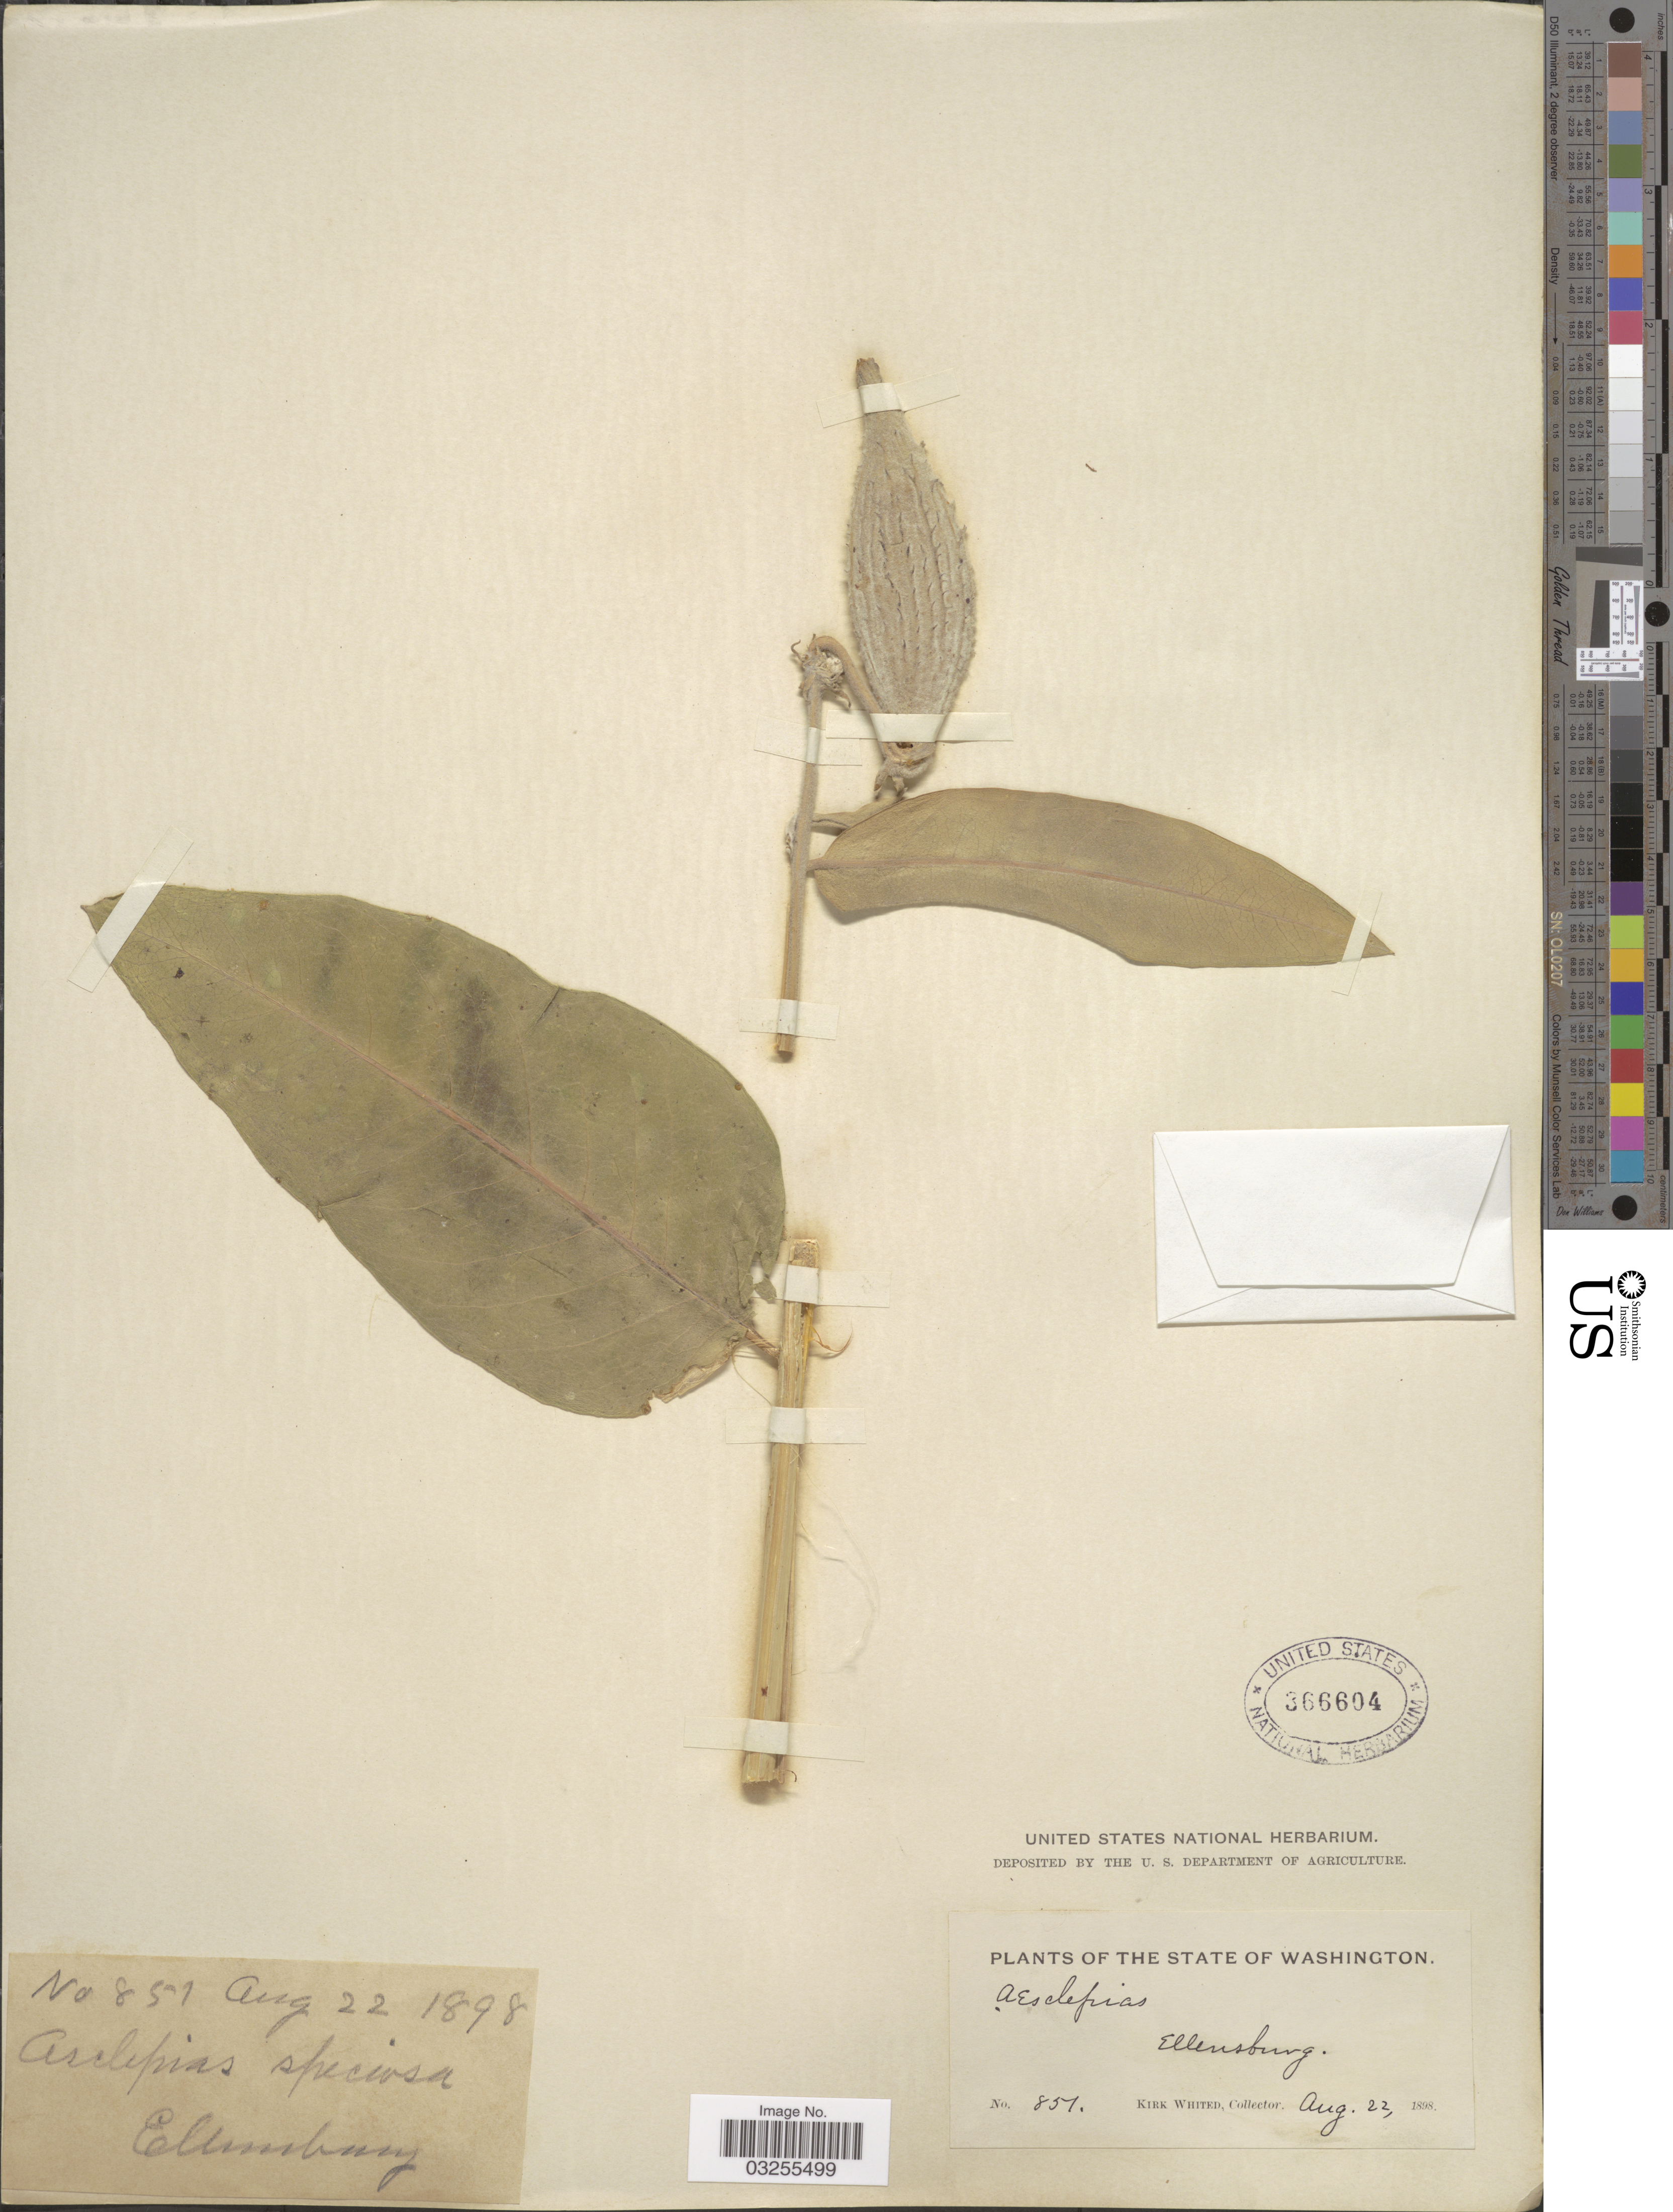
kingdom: Plantae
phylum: Tracheophyta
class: Magnoliopsida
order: Gentianales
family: Apocynaceae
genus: Asclepias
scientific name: Asclepias speciosa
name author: Torr.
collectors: K. Whited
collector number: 851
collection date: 1898-08-22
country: United States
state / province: Washington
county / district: Kittitas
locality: Ellensburg.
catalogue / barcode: US 366604